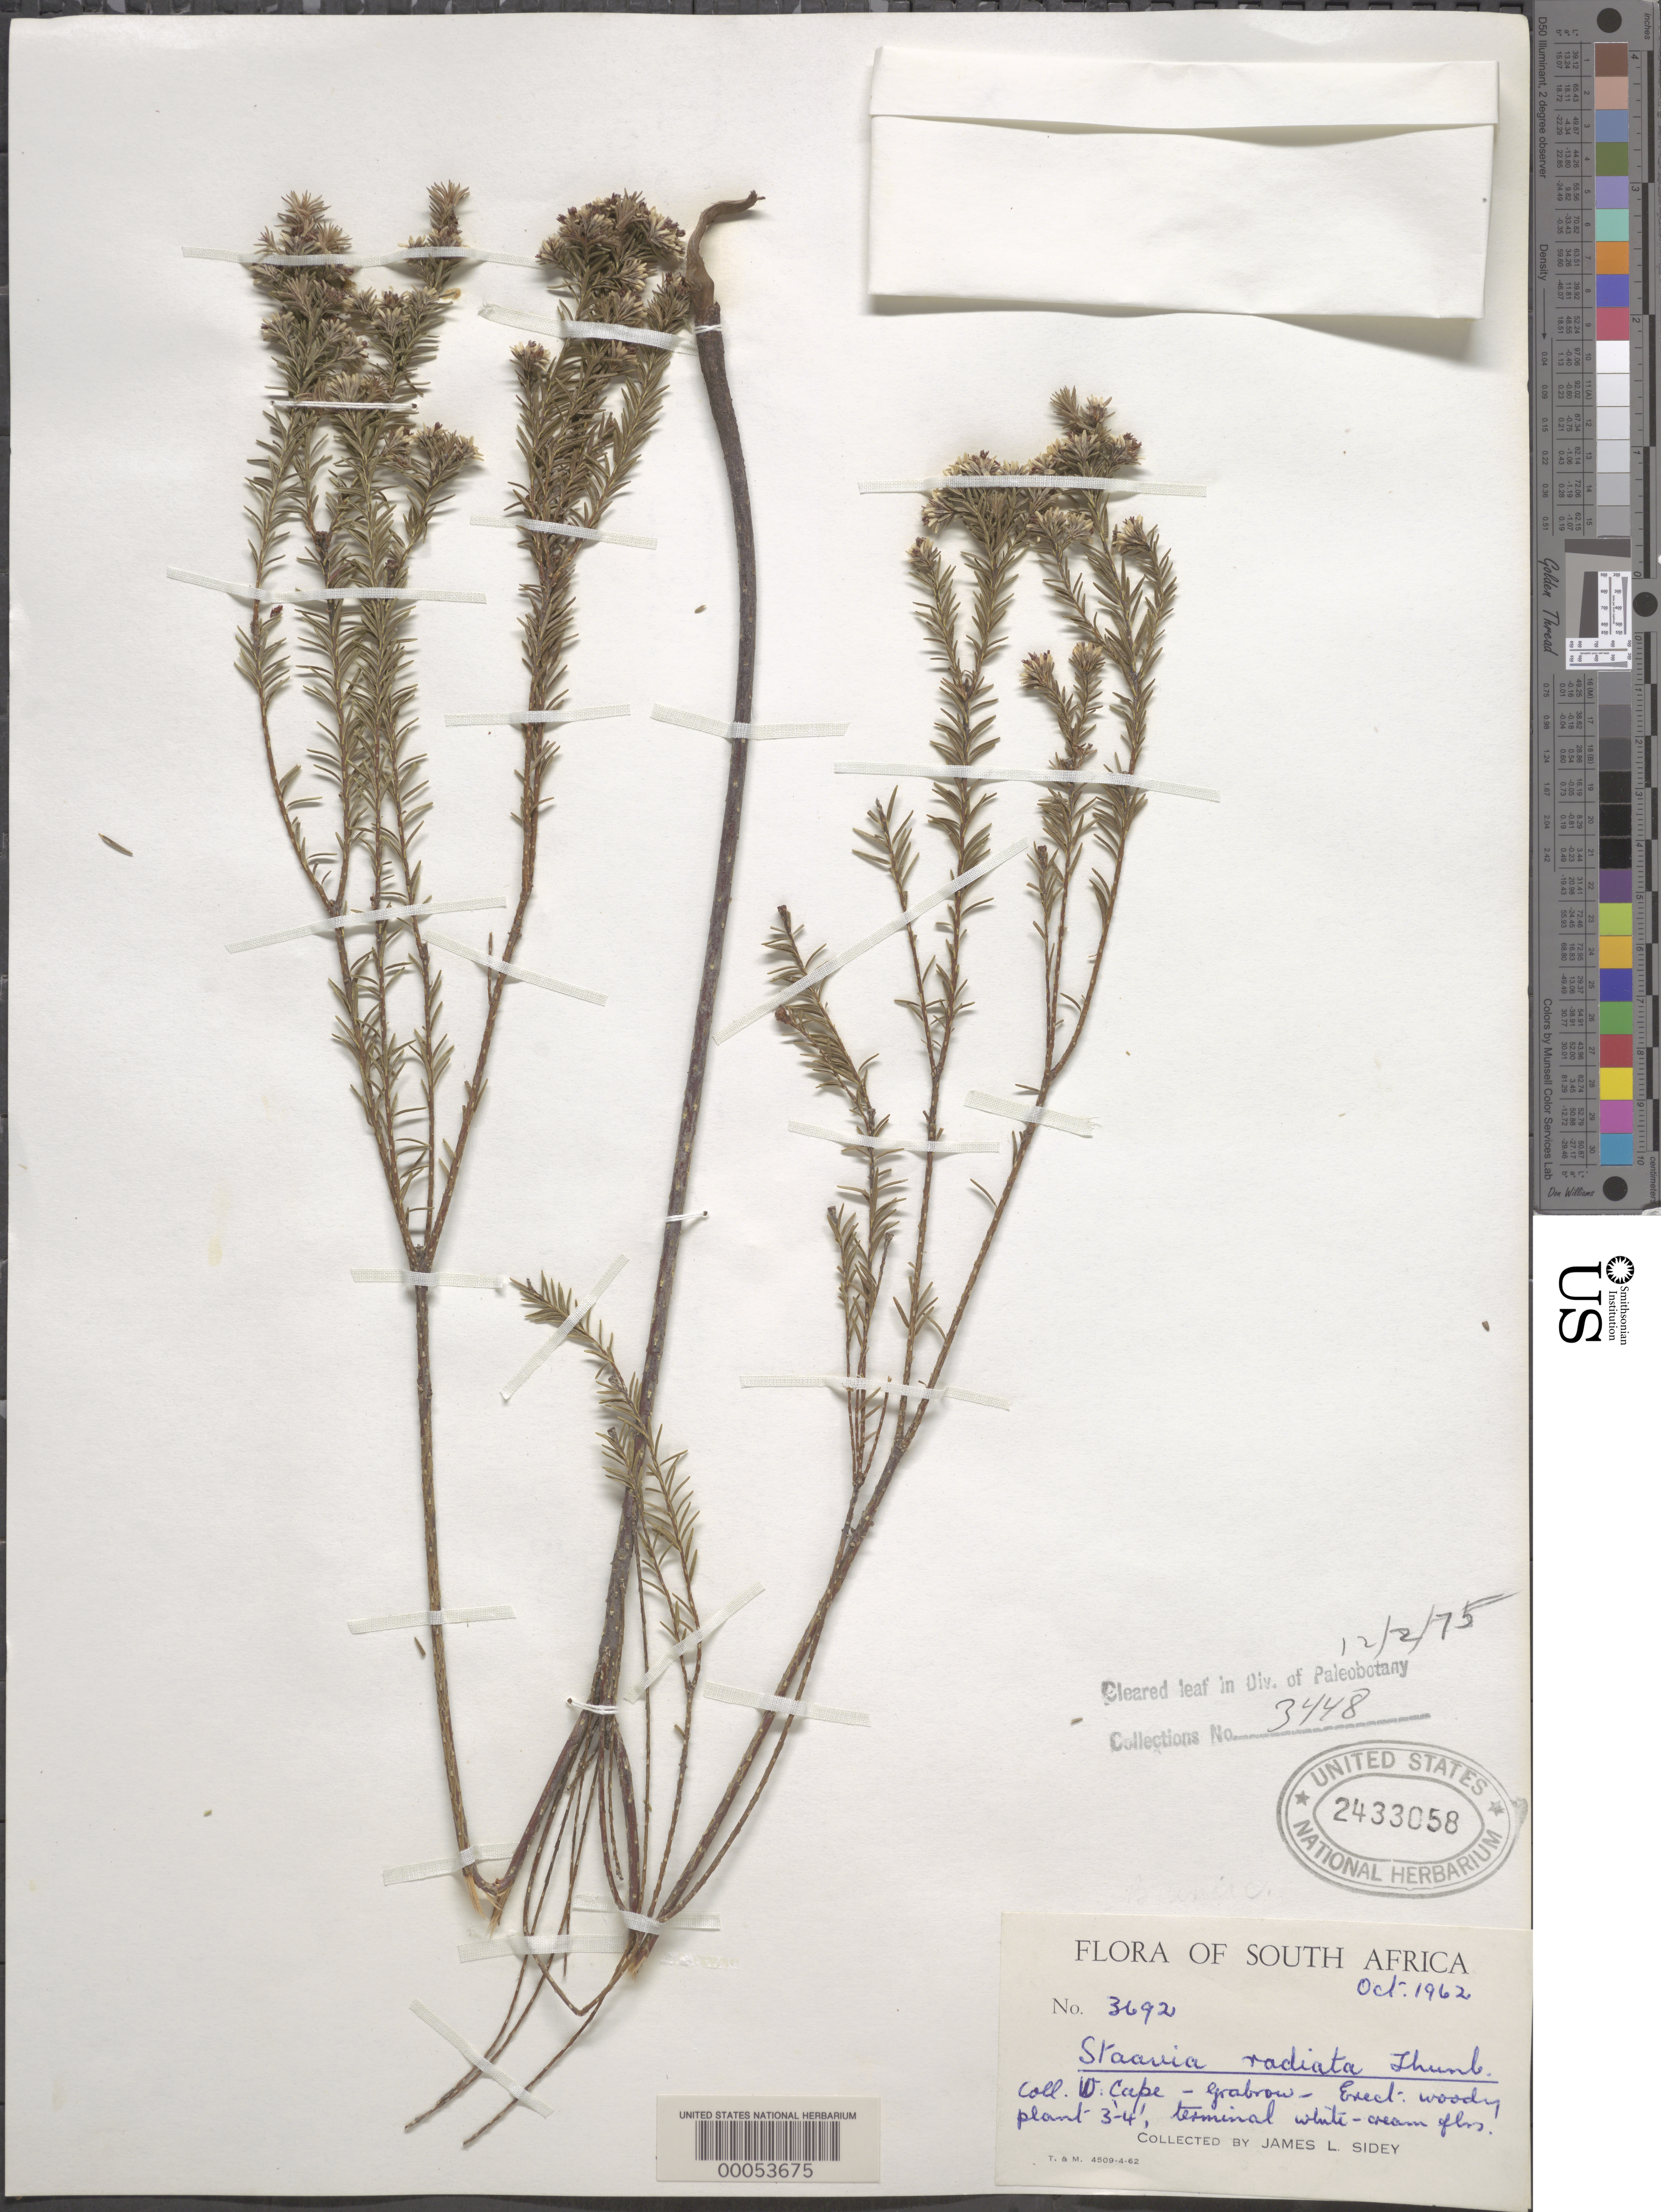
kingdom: Plantae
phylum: Tracheophyta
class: Magnoliopsida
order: Bruniales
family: Bruniaceae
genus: Staavia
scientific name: Staavia radiata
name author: (L.) Dahl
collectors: J. L. Sidey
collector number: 3692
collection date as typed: Oct 1962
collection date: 1962-10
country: South Africa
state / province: Western Cape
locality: Grabrow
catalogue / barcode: US 2433058